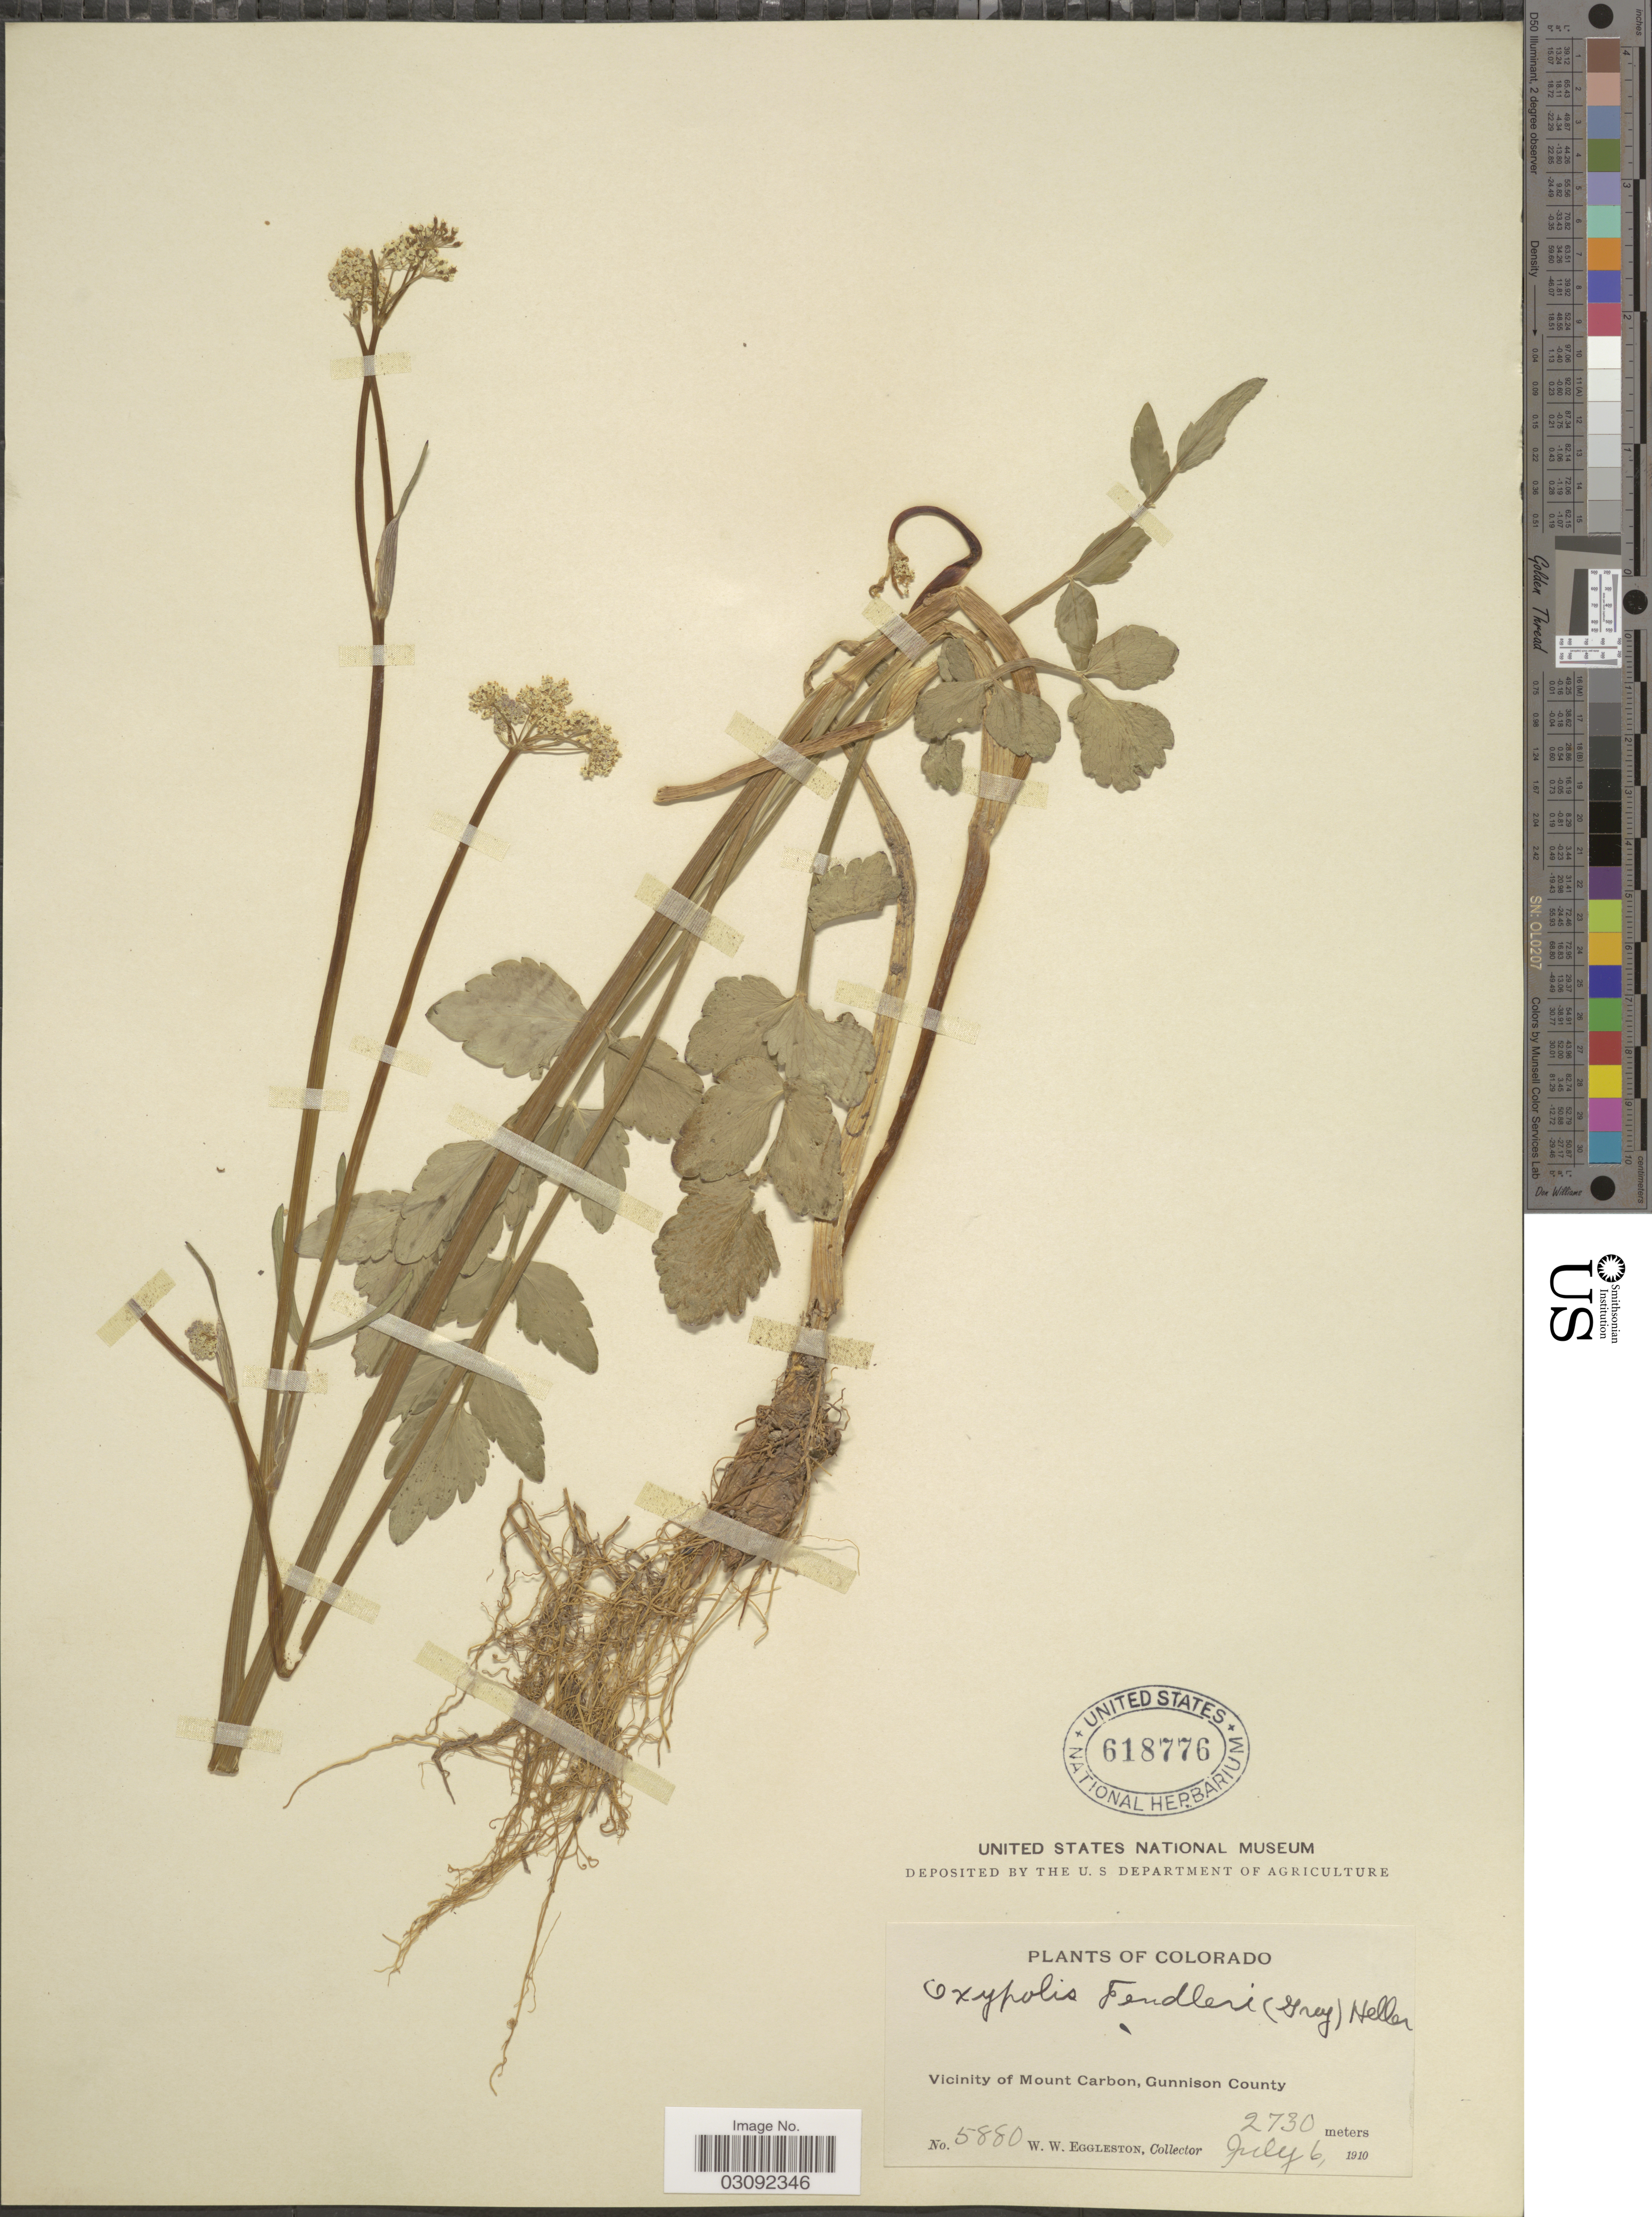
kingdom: Plantae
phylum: Tracheophyta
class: Magnoliopsida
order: Apiales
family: Apiaceae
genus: Oxypolis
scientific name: Oxypolis fendleri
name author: (A. Gray) A. Heller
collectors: W. W. Eggleston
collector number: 5880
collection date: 1910-07-06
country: United States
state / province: Colorado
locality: Vicinity of Mount Carbon, Gunnison County.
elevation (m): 2730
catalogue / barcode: US 618776